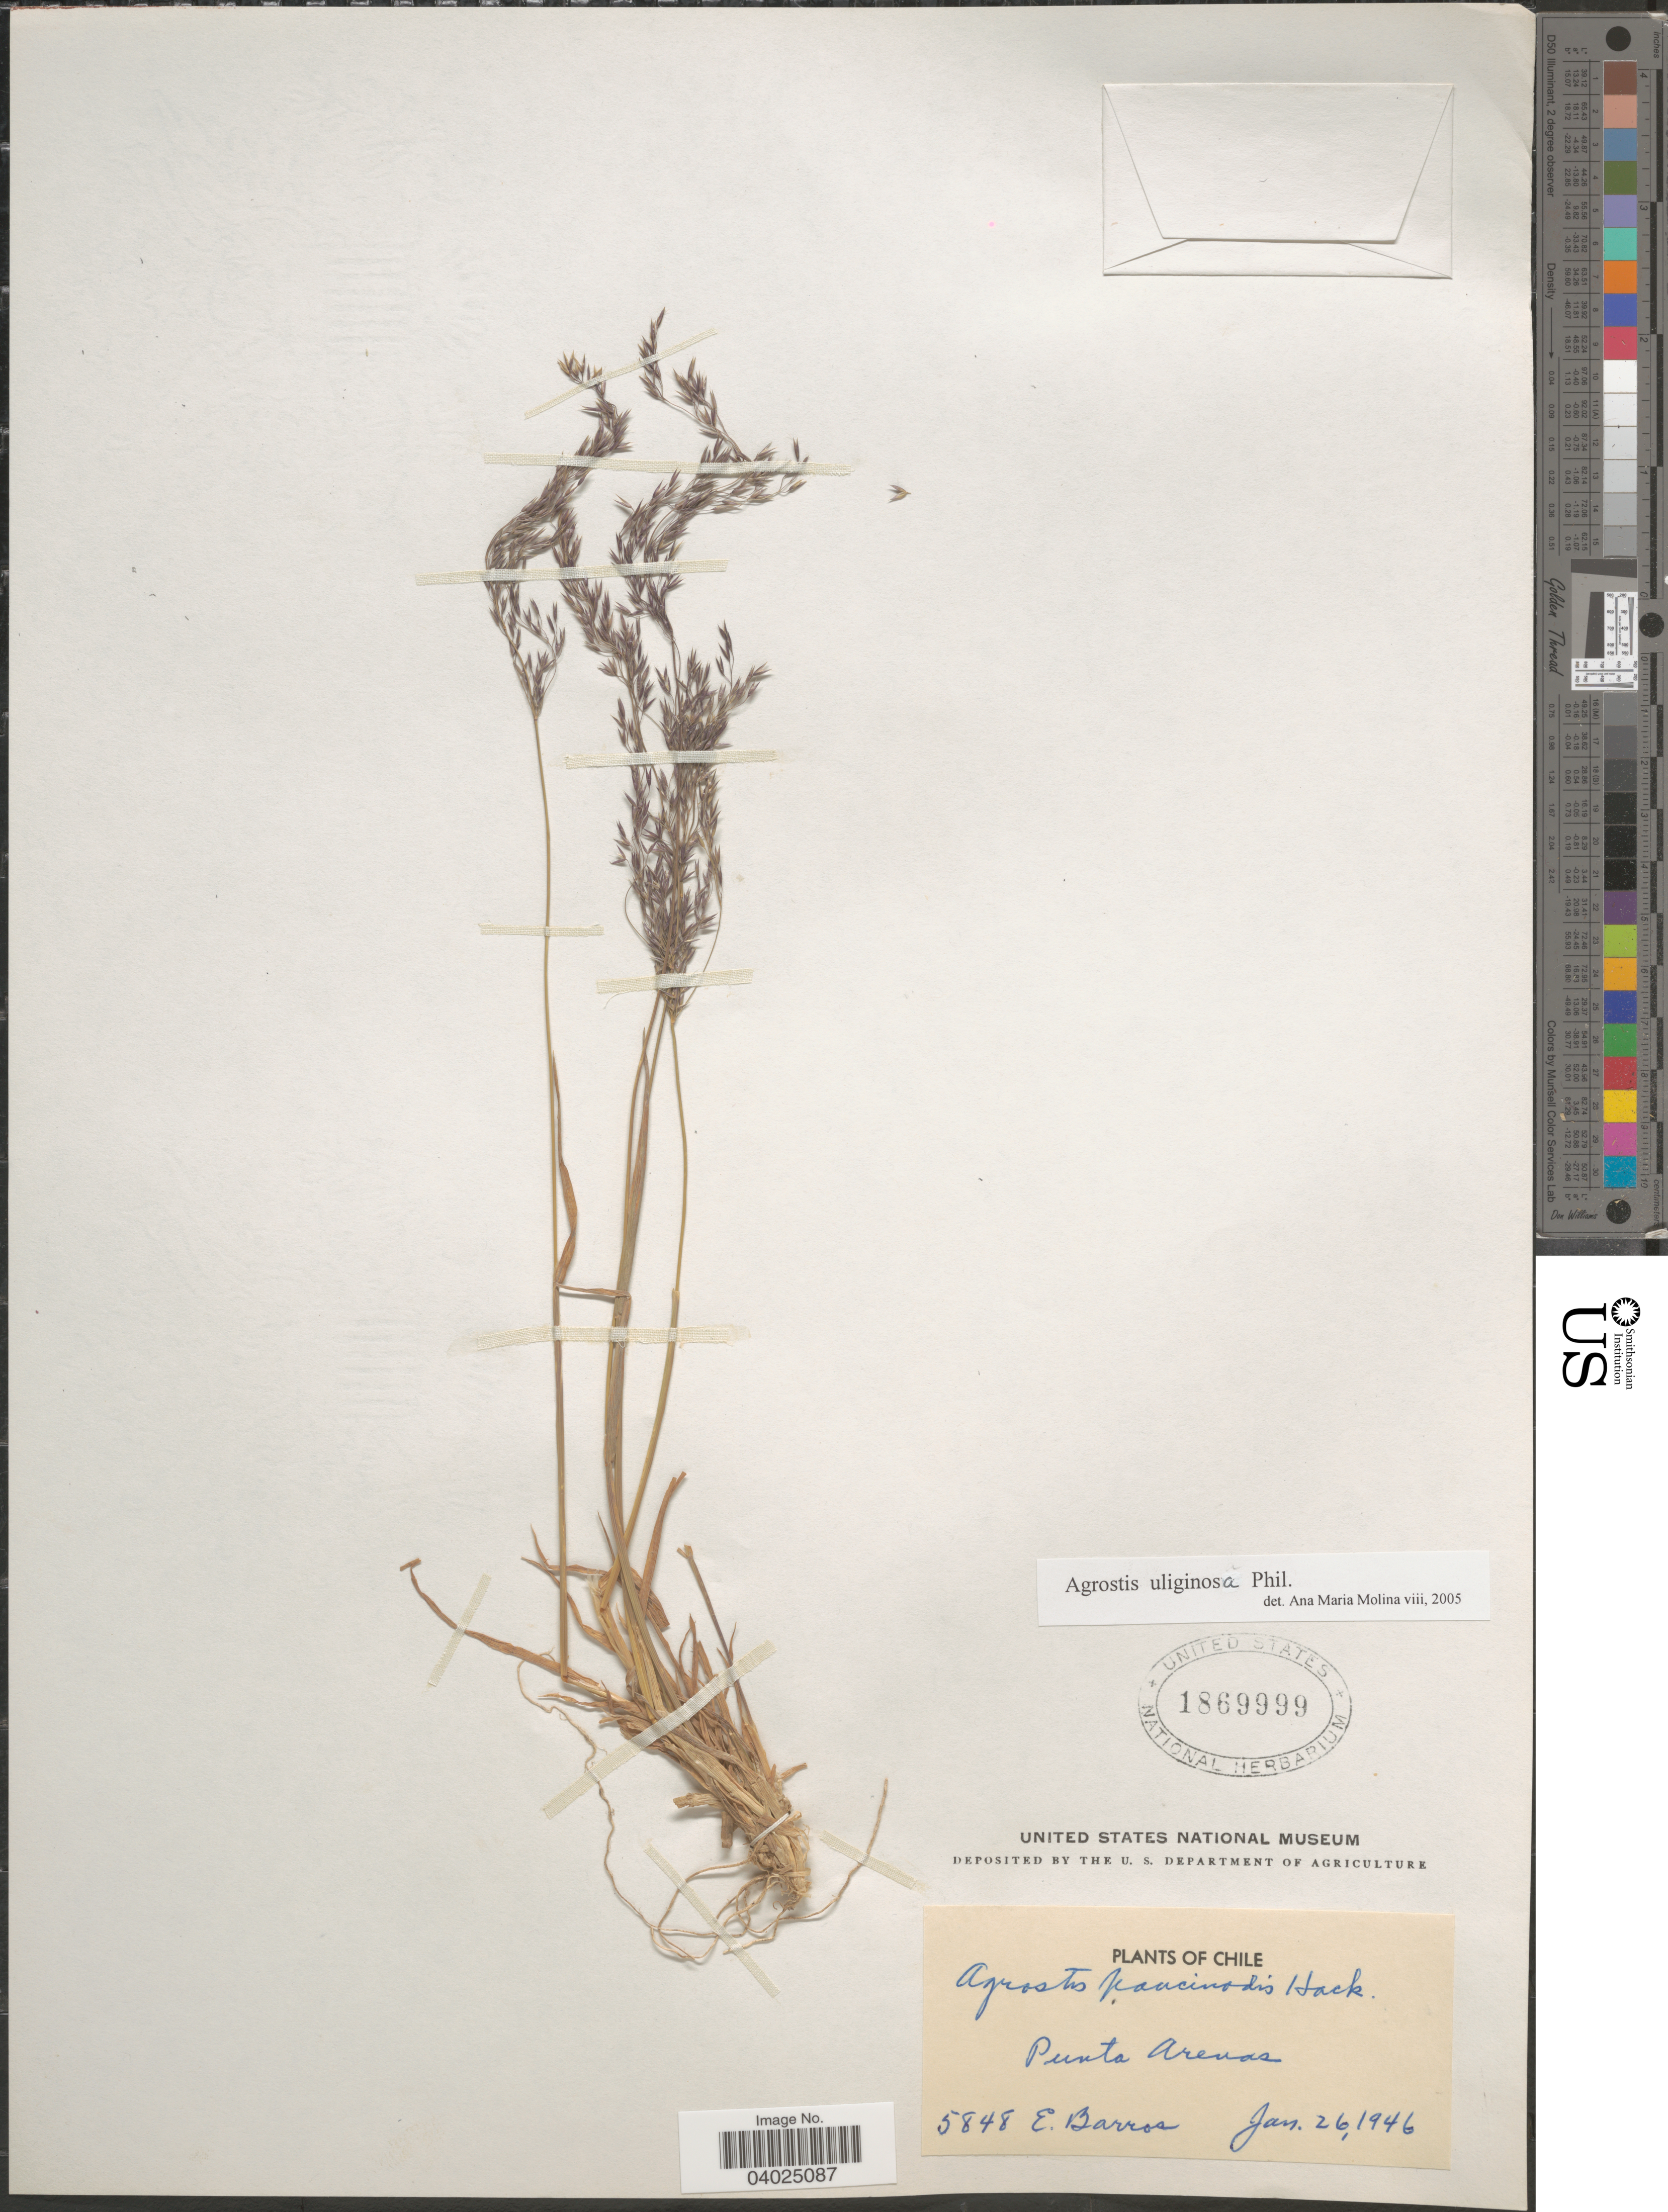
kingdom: Plantae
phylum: Tracheophyta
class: Liliopsida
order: Poales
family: Poaceae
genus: Agrostis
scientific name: Agrostis uliginosa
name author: Phil.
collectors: E. Barros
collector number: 5848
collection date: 1946-01-26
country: Chile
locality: Punta Arenas.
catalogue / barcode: US 1869999